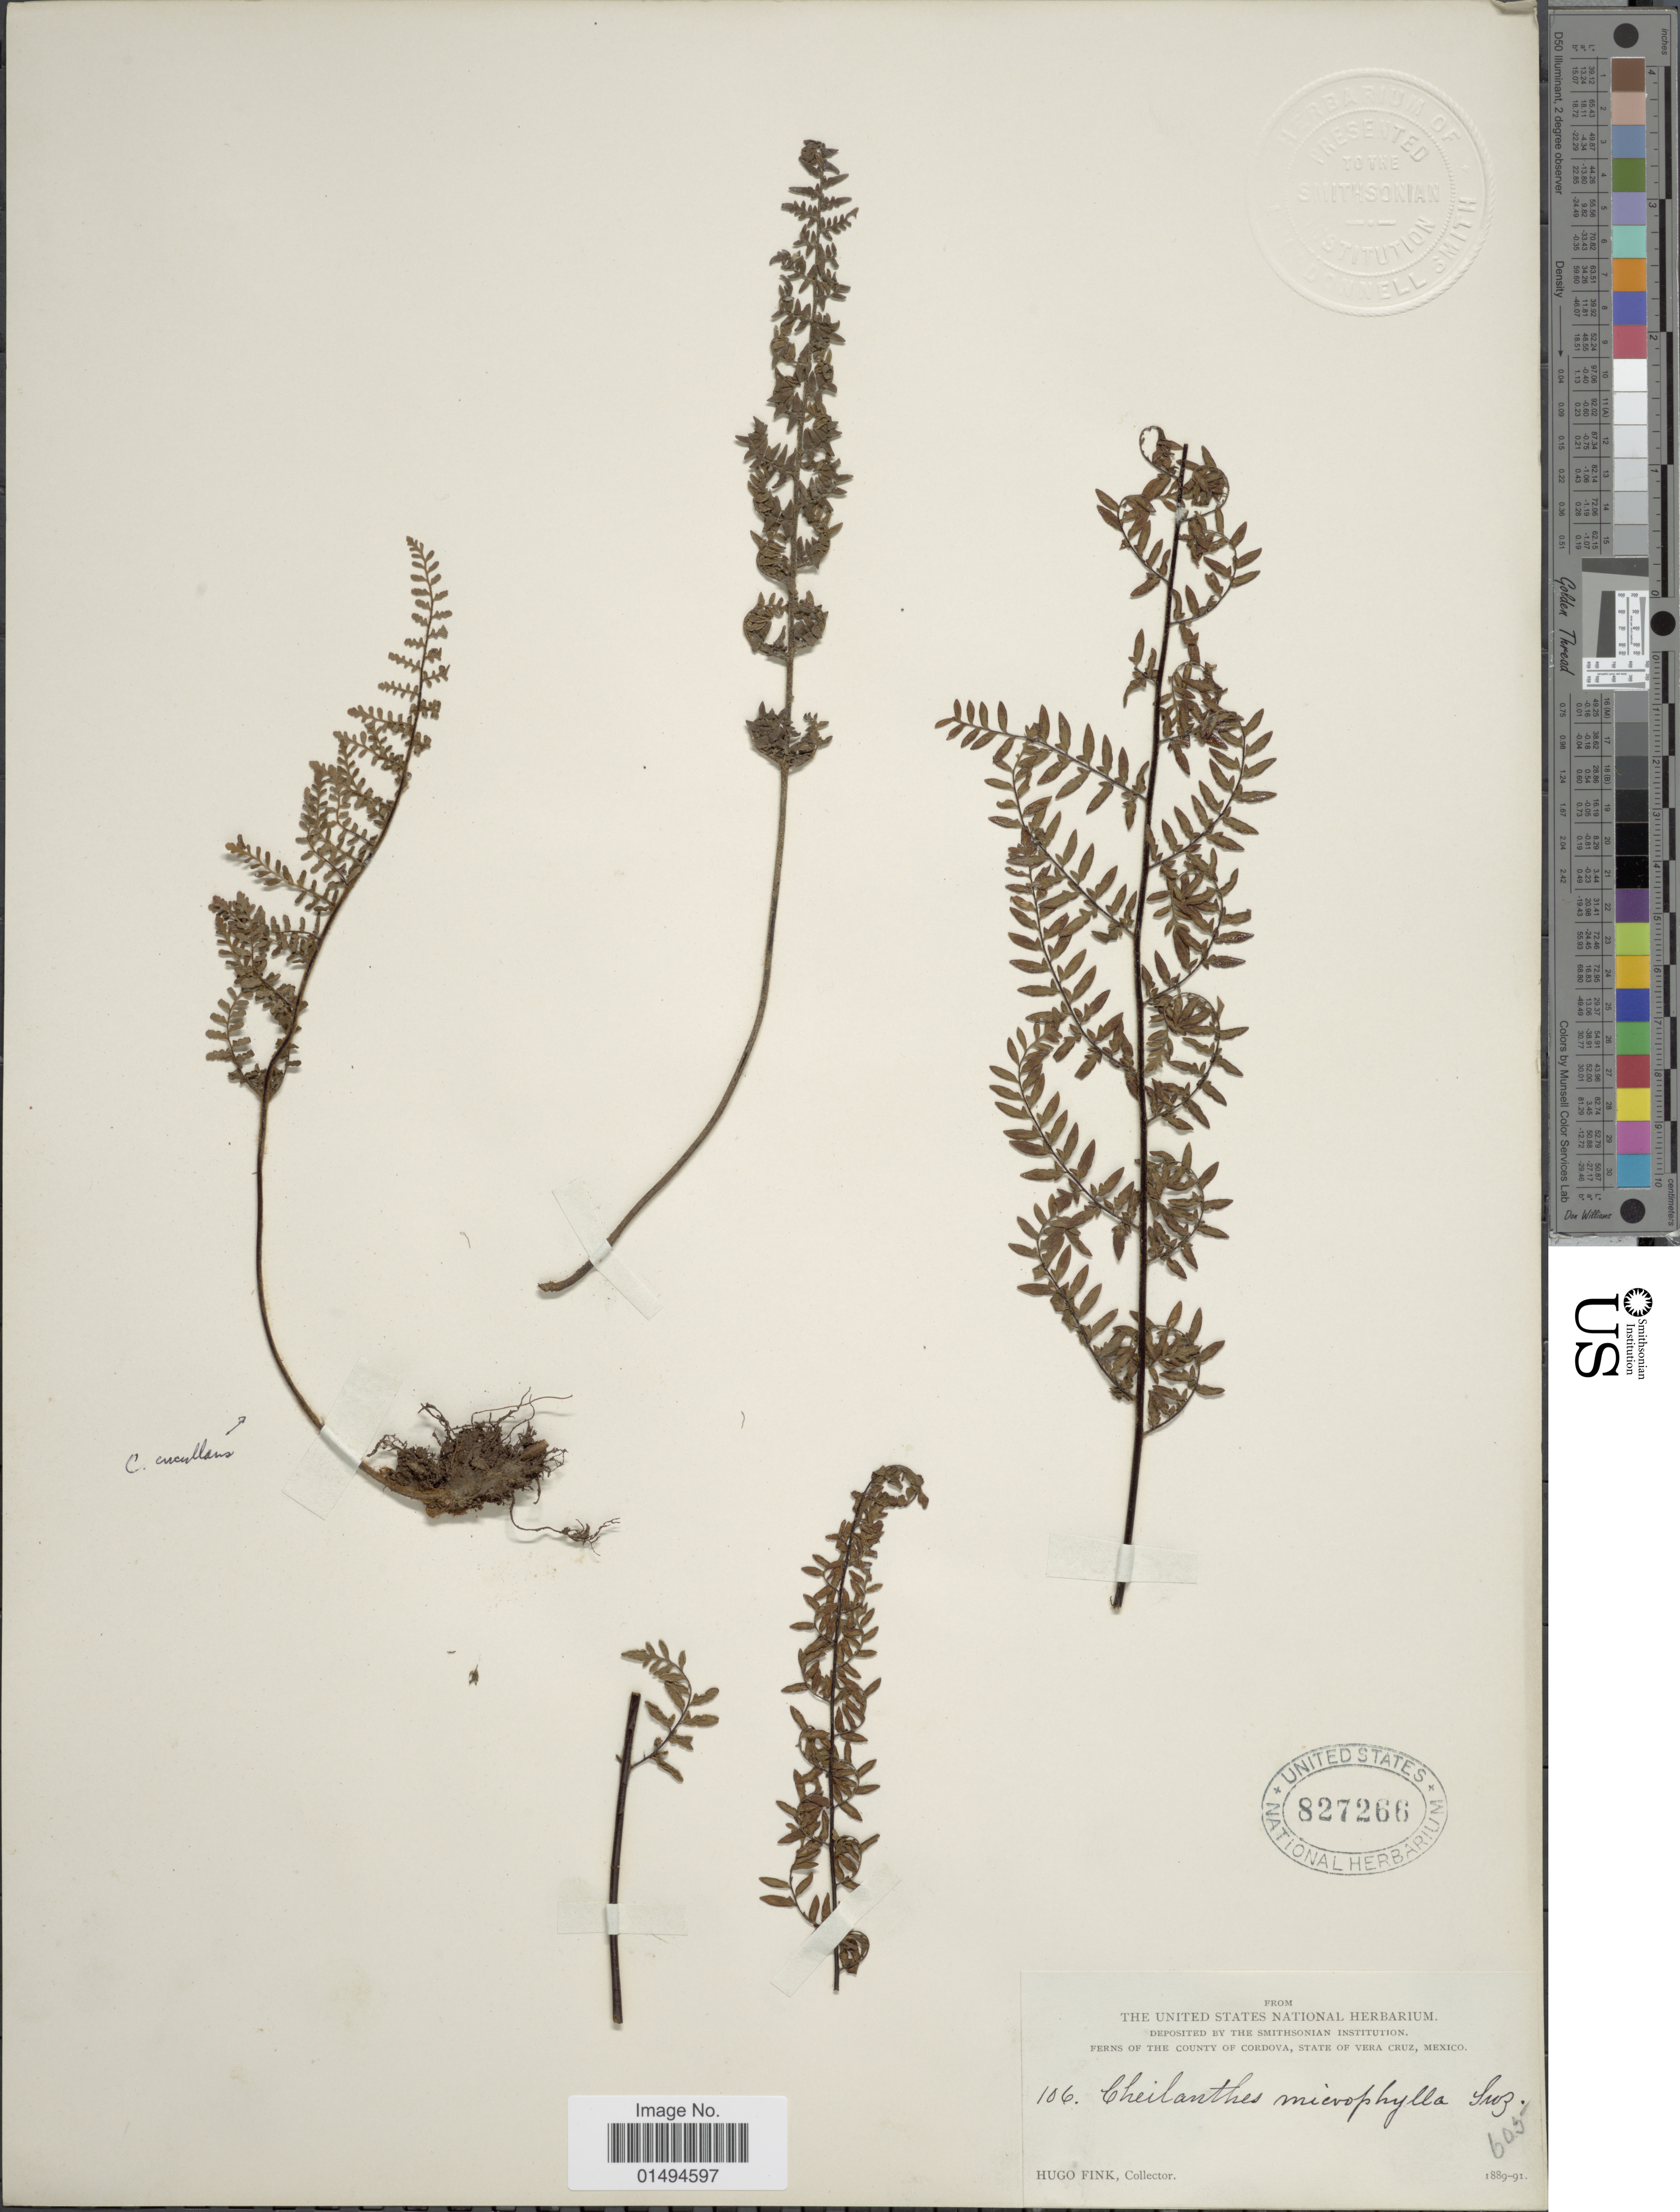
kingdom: Plantae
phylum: Tracheophyta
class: Polypodiopsida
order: Polypodiales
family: Pteridaceae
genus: Myriopteris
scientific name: Myriopteris microphylla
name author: (Sw.) Grusz & Windham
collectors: H. Fink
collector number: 106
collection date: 1889/1891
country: Mexico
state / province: Veracruz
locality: Cordova, State of Vera cruz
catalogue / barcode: US 827266